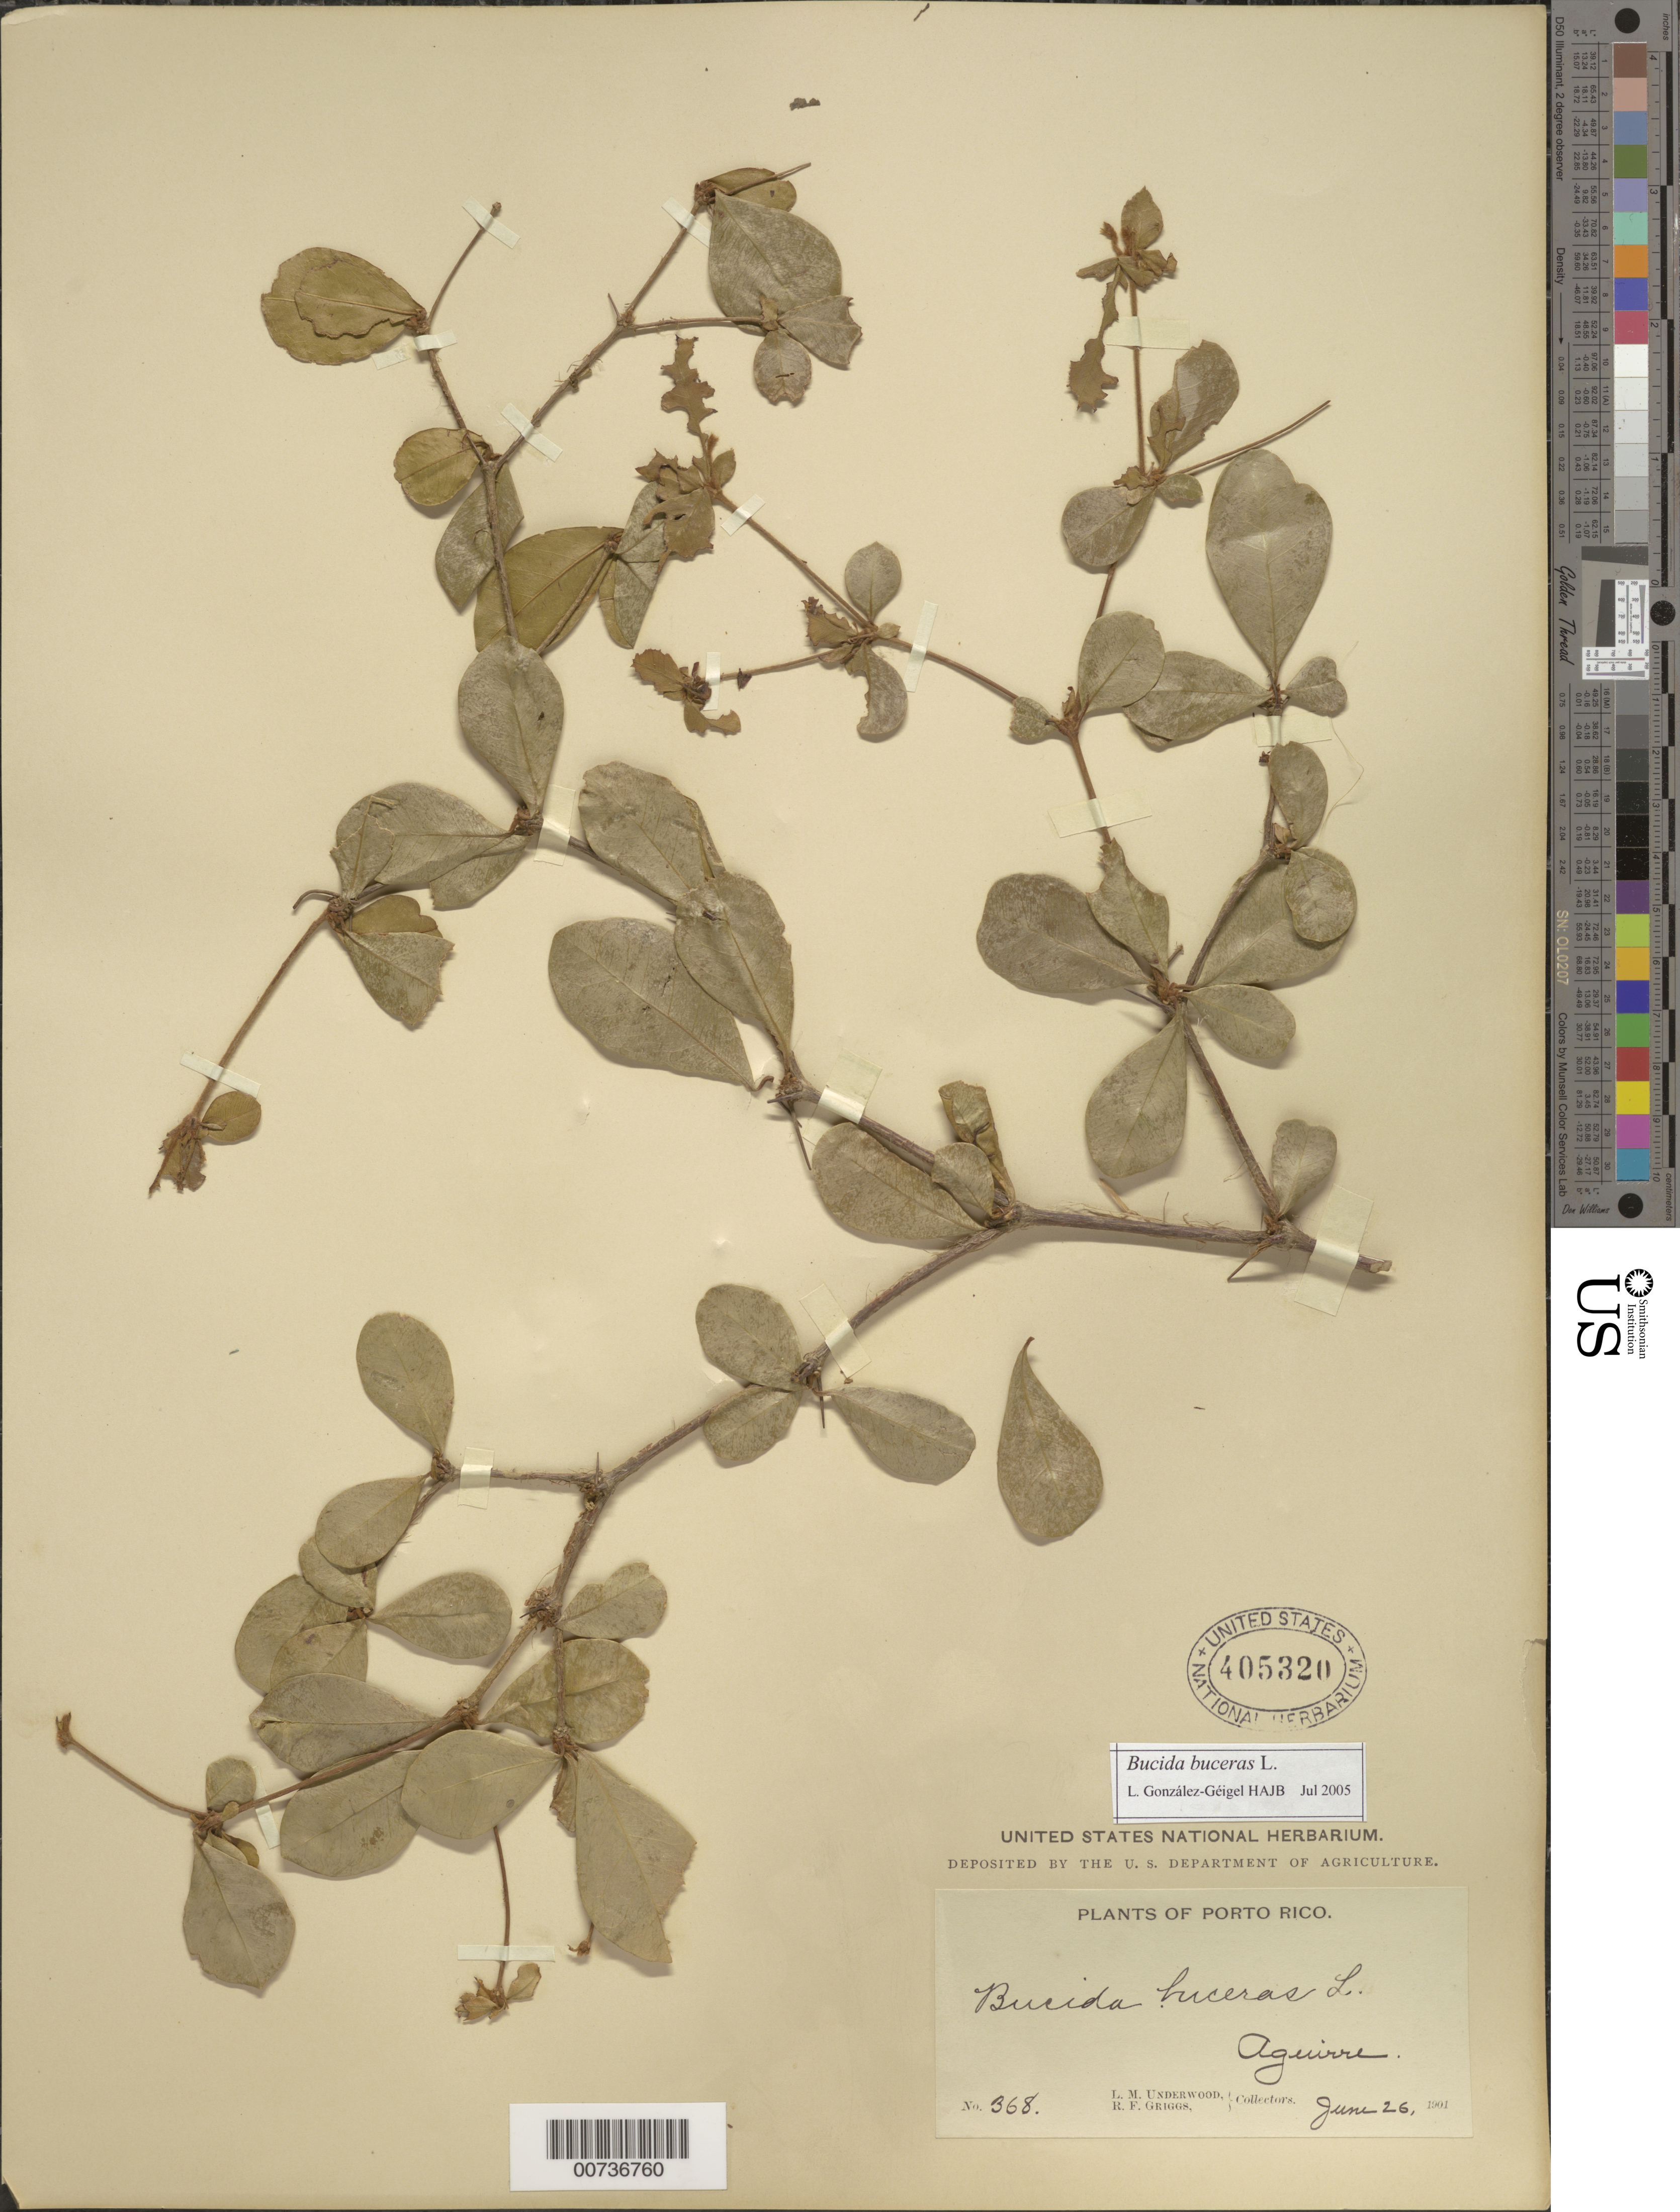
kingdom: Plantae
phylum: Tracheophyta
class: Magnoliopsida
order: Myrtales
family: Combretaceae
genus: Terminalia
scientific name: Terminalia buceras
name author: (L.) C. Wright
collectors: L. M. Underwood & R. F. Griggs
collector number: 368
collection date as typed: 26 Jun 1901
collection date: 1901-06-26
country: Puerto Rico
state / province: Salinas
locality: Aguirre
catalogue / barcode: US 405320